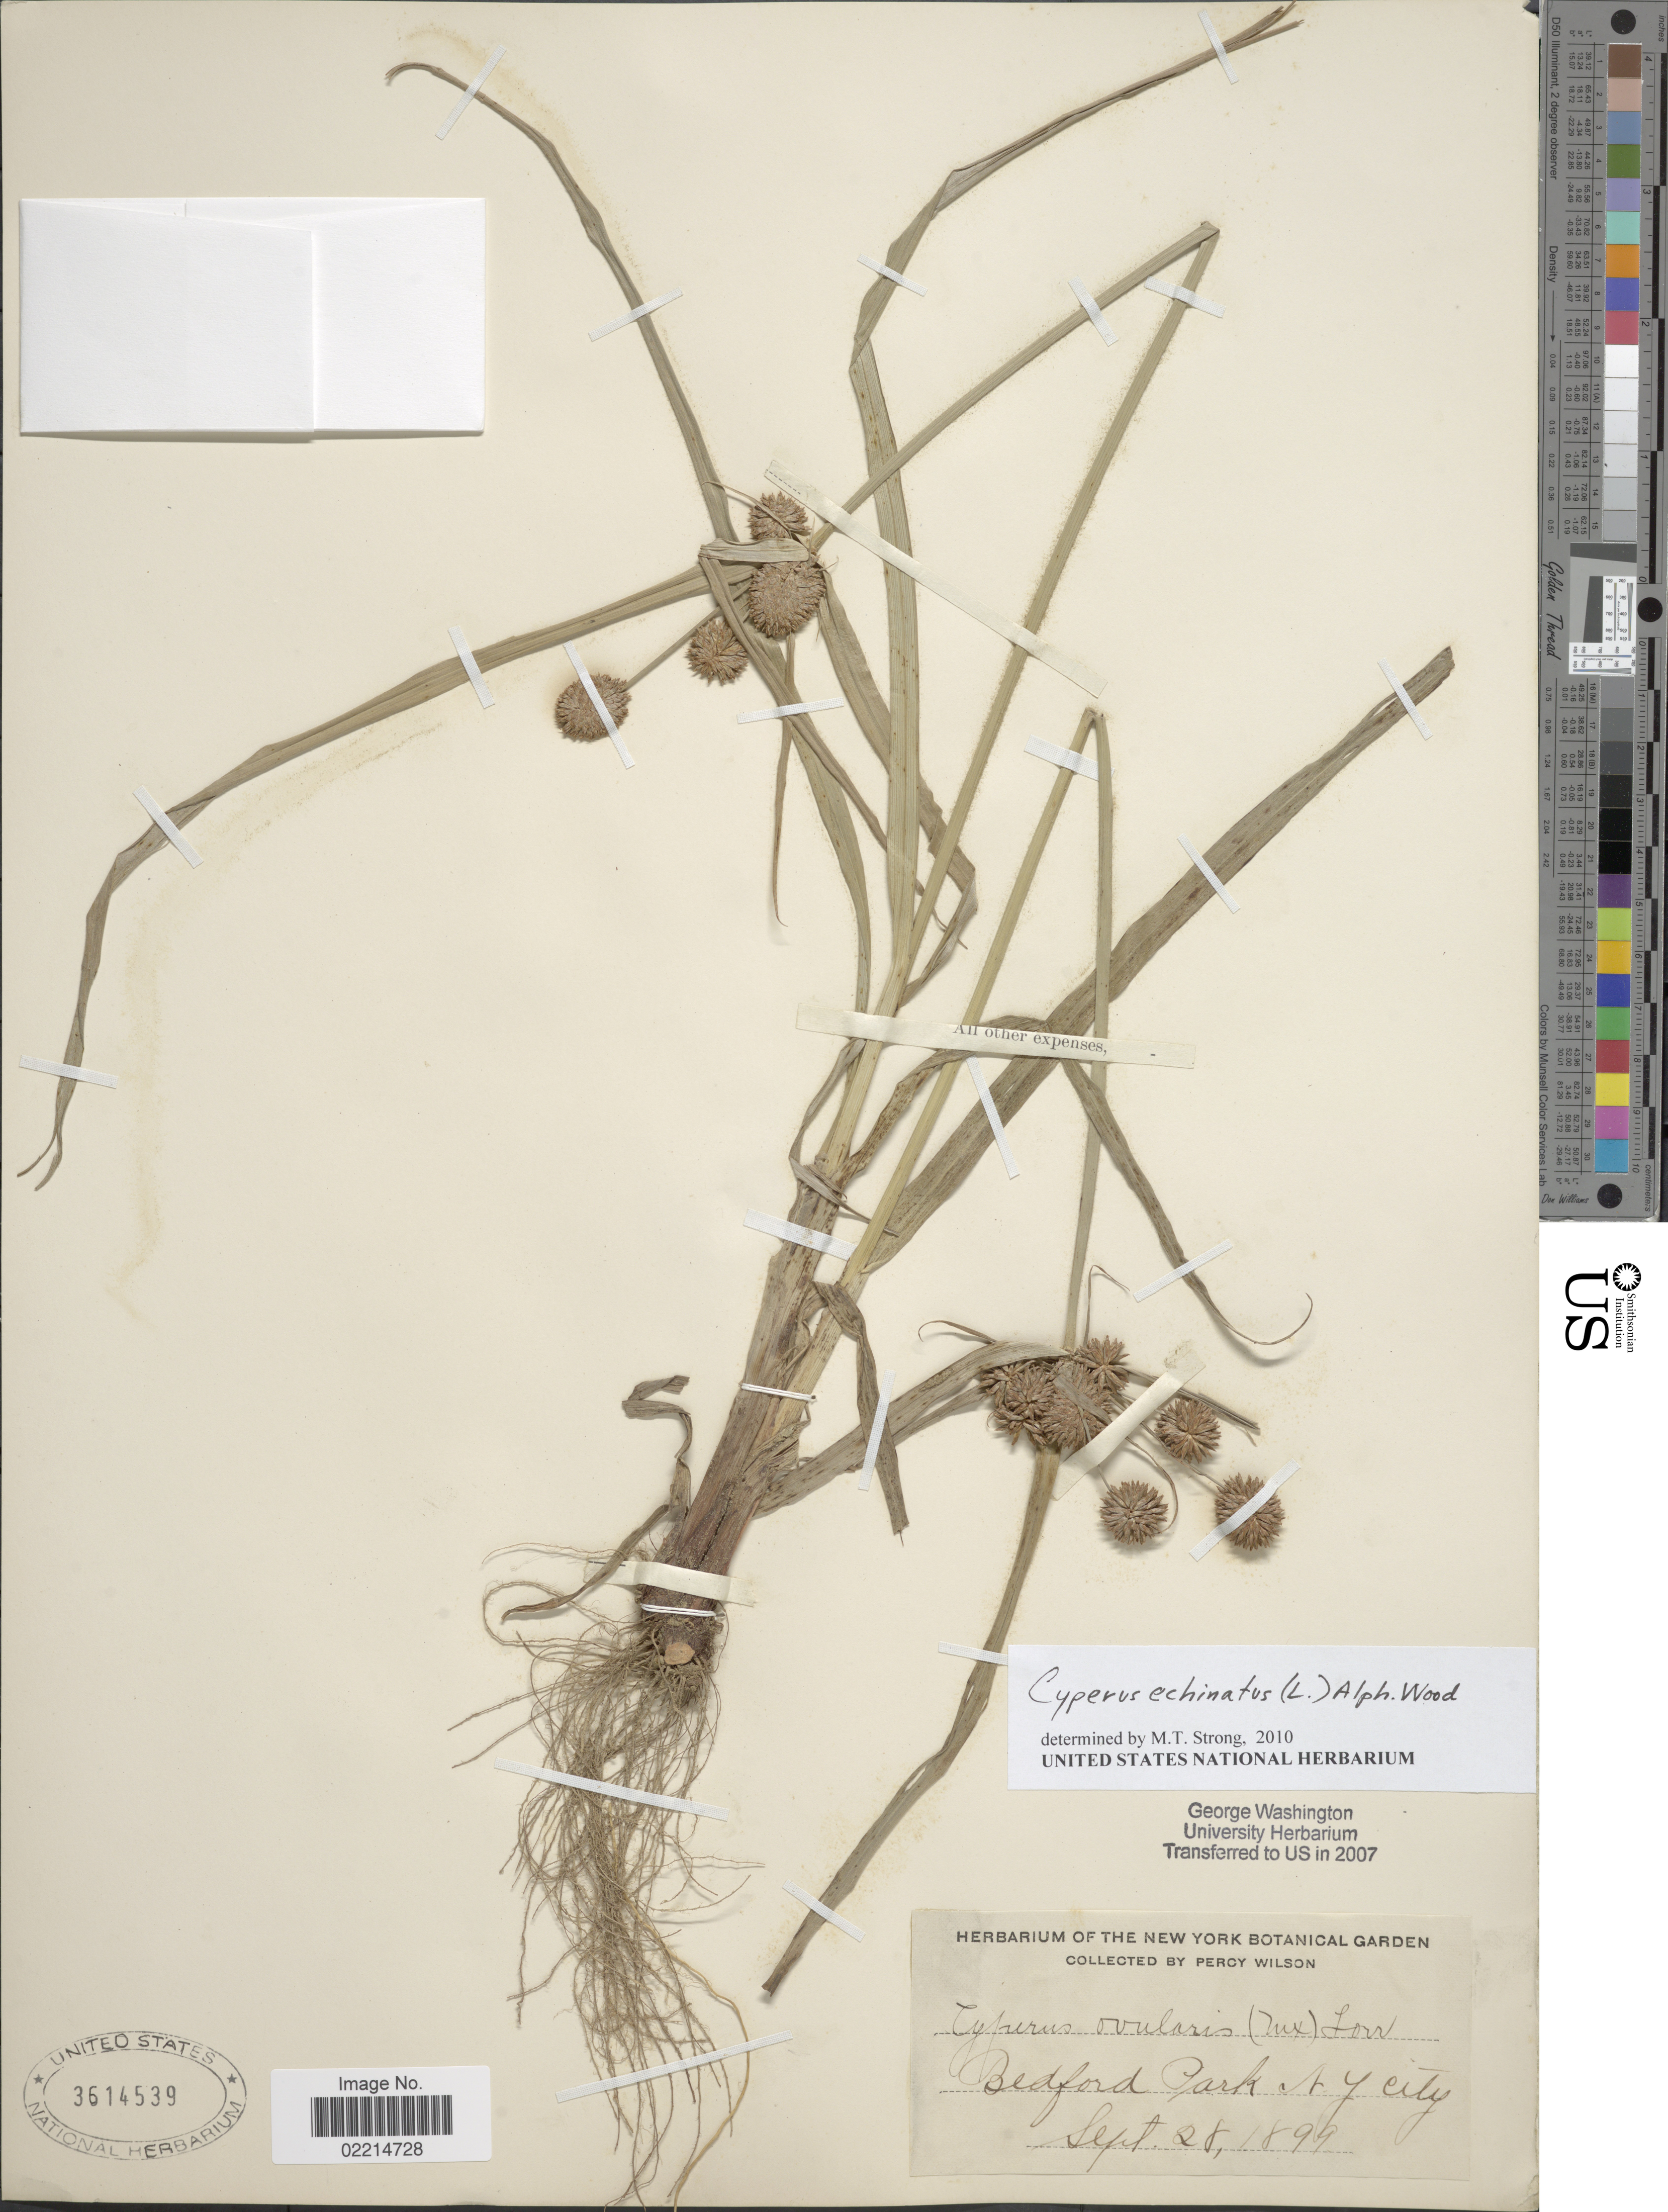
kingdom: Plantae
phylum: Tracheophyta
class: Liliopsida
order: Poales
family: Cyperaceae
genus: Cyperus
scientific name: Cyperus echinatus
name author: (L.) Alph. Wood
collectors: P. Wilson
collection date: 1899-09-28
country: United States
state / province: New York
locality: Bedford Park, NY City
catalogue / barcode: US 3614539